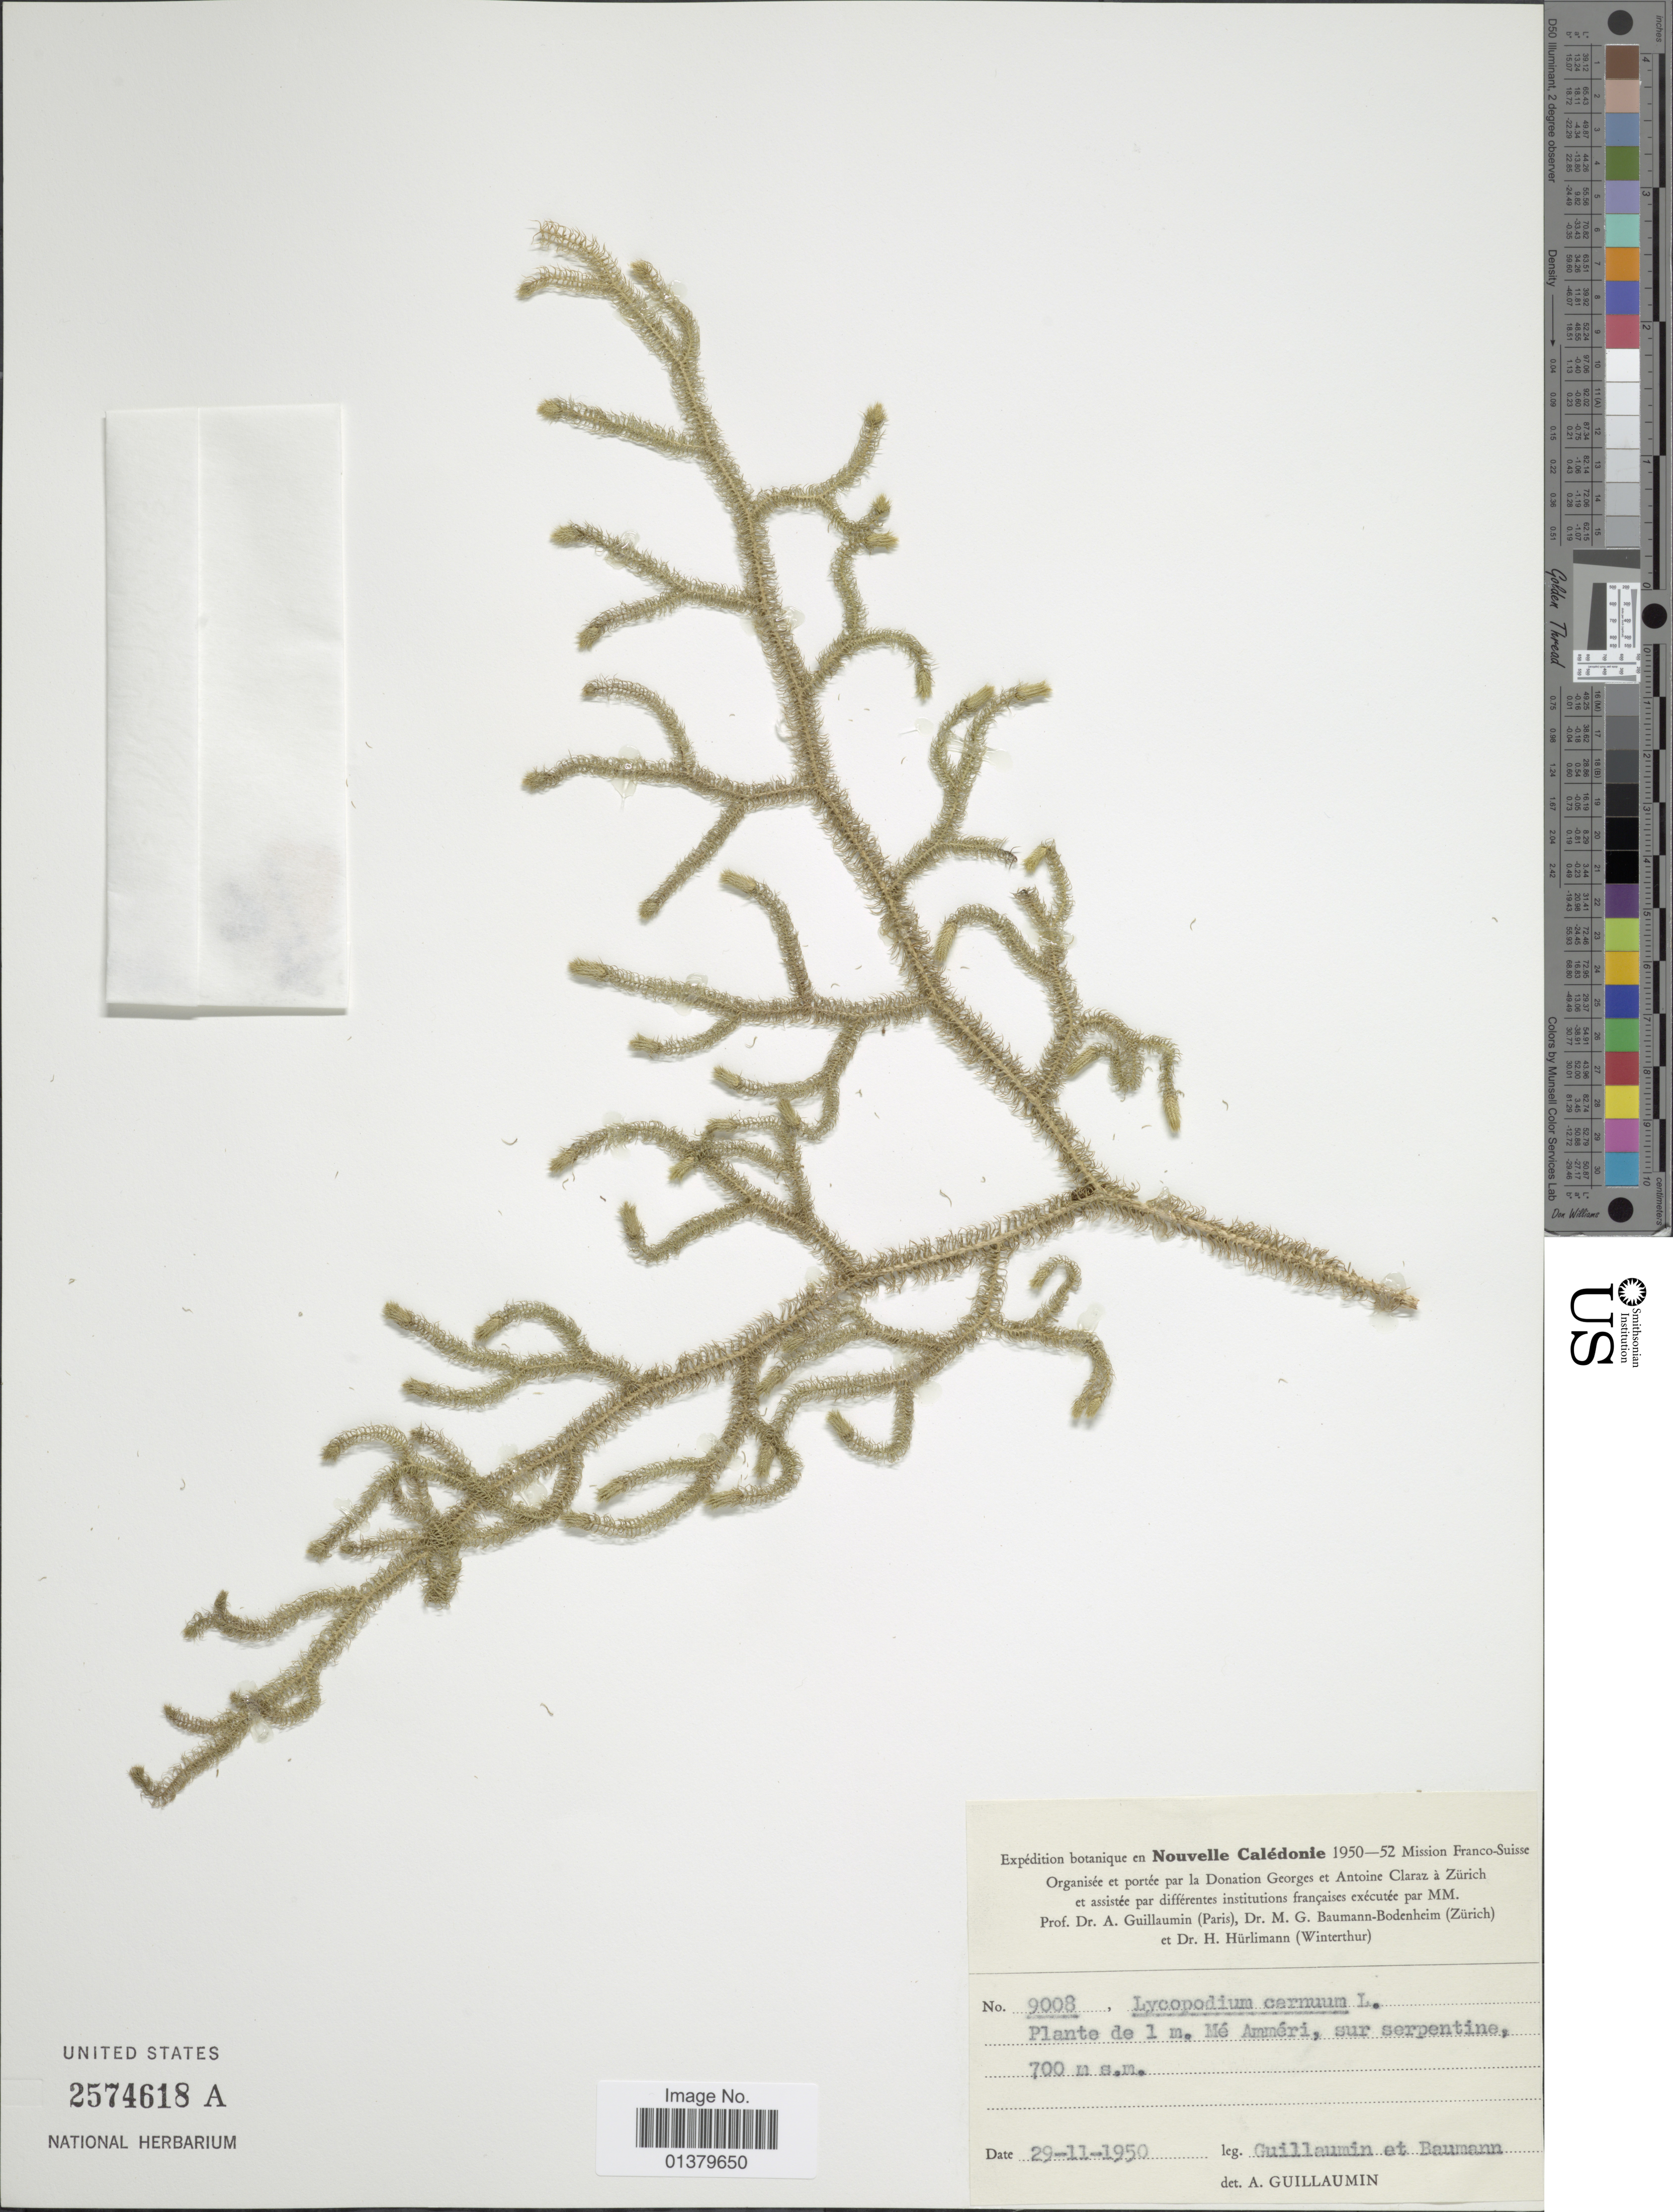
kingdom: Plantae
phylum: Tracheophyta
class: Lycopodiopsida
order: Lycopodiales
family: Lycopodiaceae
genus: Palhinhaea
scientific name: Palhinhaea cernua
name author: (L.) Vasc. & Franco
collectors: A. Guillaumin & M. G. Baumann-Bodenheim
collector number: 9008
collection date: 1950-11-29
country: New Caledonia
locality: Plante de 1 m. Mé Amméri, sur serpentine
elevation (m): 700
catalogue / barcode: US 2574618A